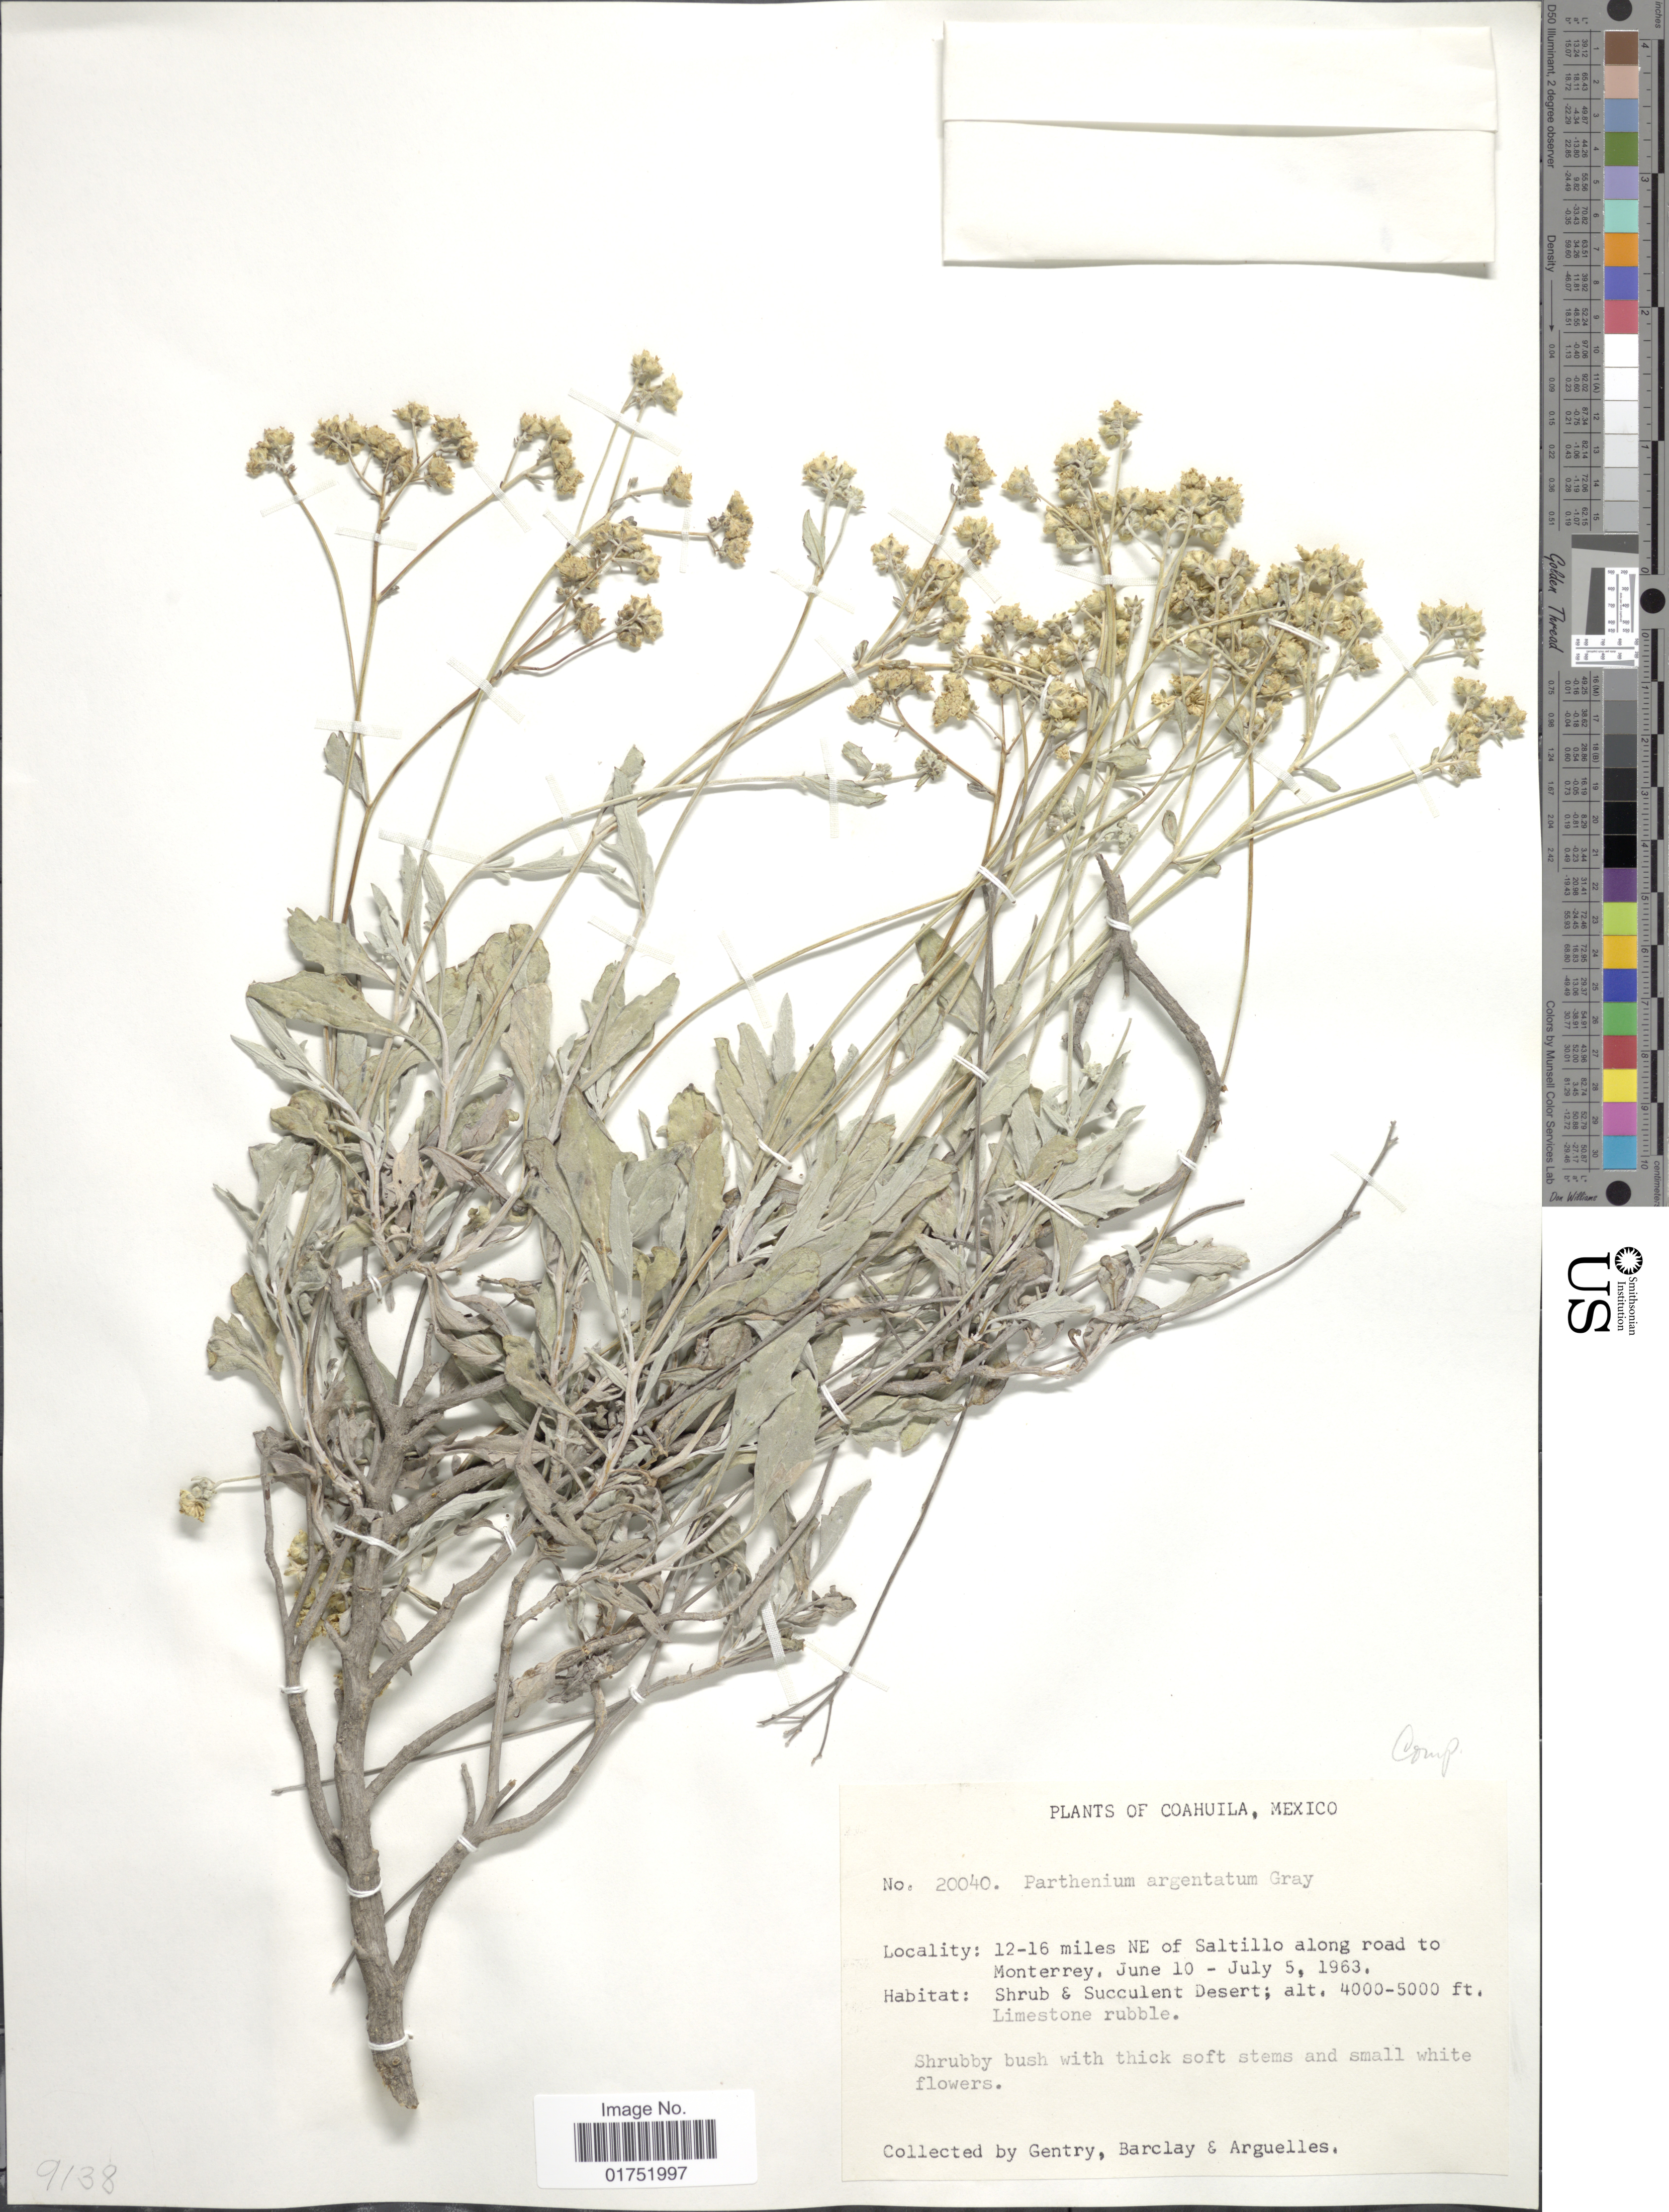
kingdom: Plantae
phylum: Tracheophyta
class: Magnoliopsida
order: Asterales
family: Asteraceae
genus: Parthenium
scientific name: Parthenium argentatum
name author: A. Gray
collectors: Gentry, --, -- Barclay & Arguelles, --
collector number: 20040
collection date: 1963-06-10/1963-07-05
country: Mexico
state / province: Coahuila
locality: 12-16 miles NE of Saltillo along road to Monterrey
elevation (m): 1219